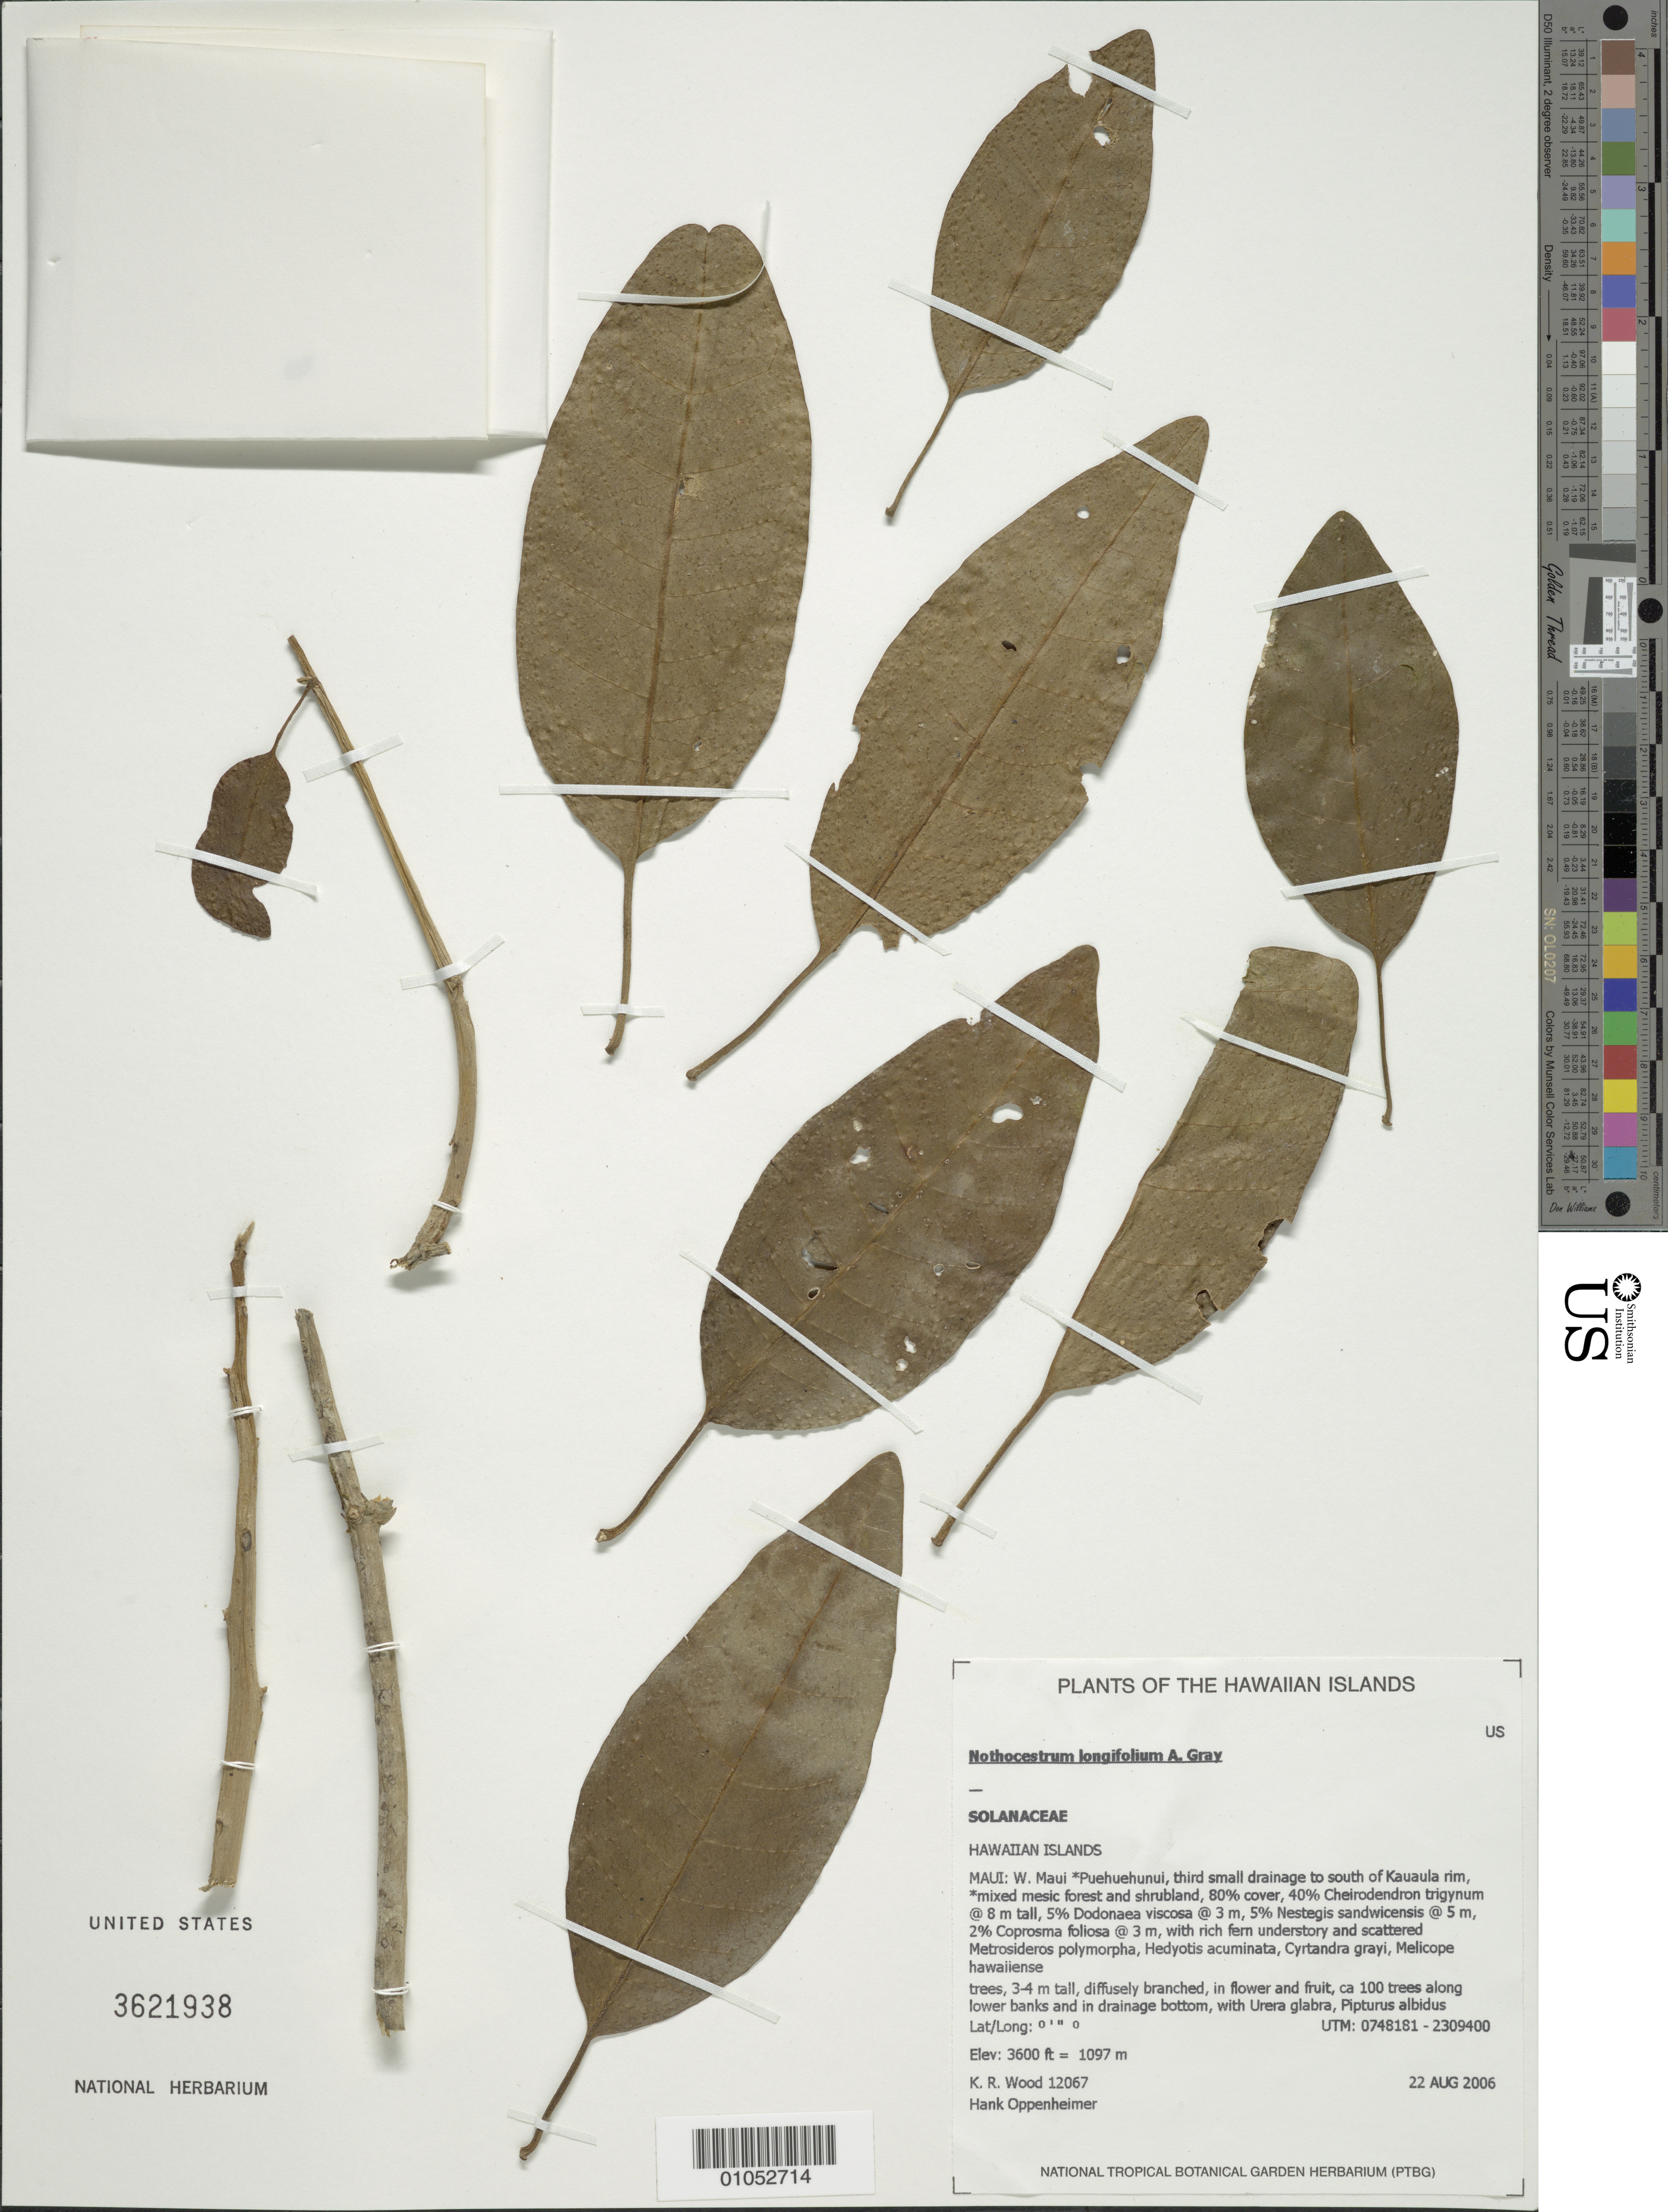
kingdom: Plantae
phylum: Tracheophyta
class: Magnoliopsida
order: Solanales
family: Solanaceae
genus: Nothocestrum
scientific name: Nothocestrum longifolium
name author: A. Gray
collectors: K. R. Wood & H. Oppenheimer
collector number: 12067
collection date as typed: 22 Aug 2006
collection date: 2006-08-22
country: United States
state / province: Hawaii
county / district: Maui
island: Maui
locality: West Maui; Puehuehunui, third small drainage to south of Kauaula rim.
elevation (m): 1097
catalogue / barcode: US 3621938